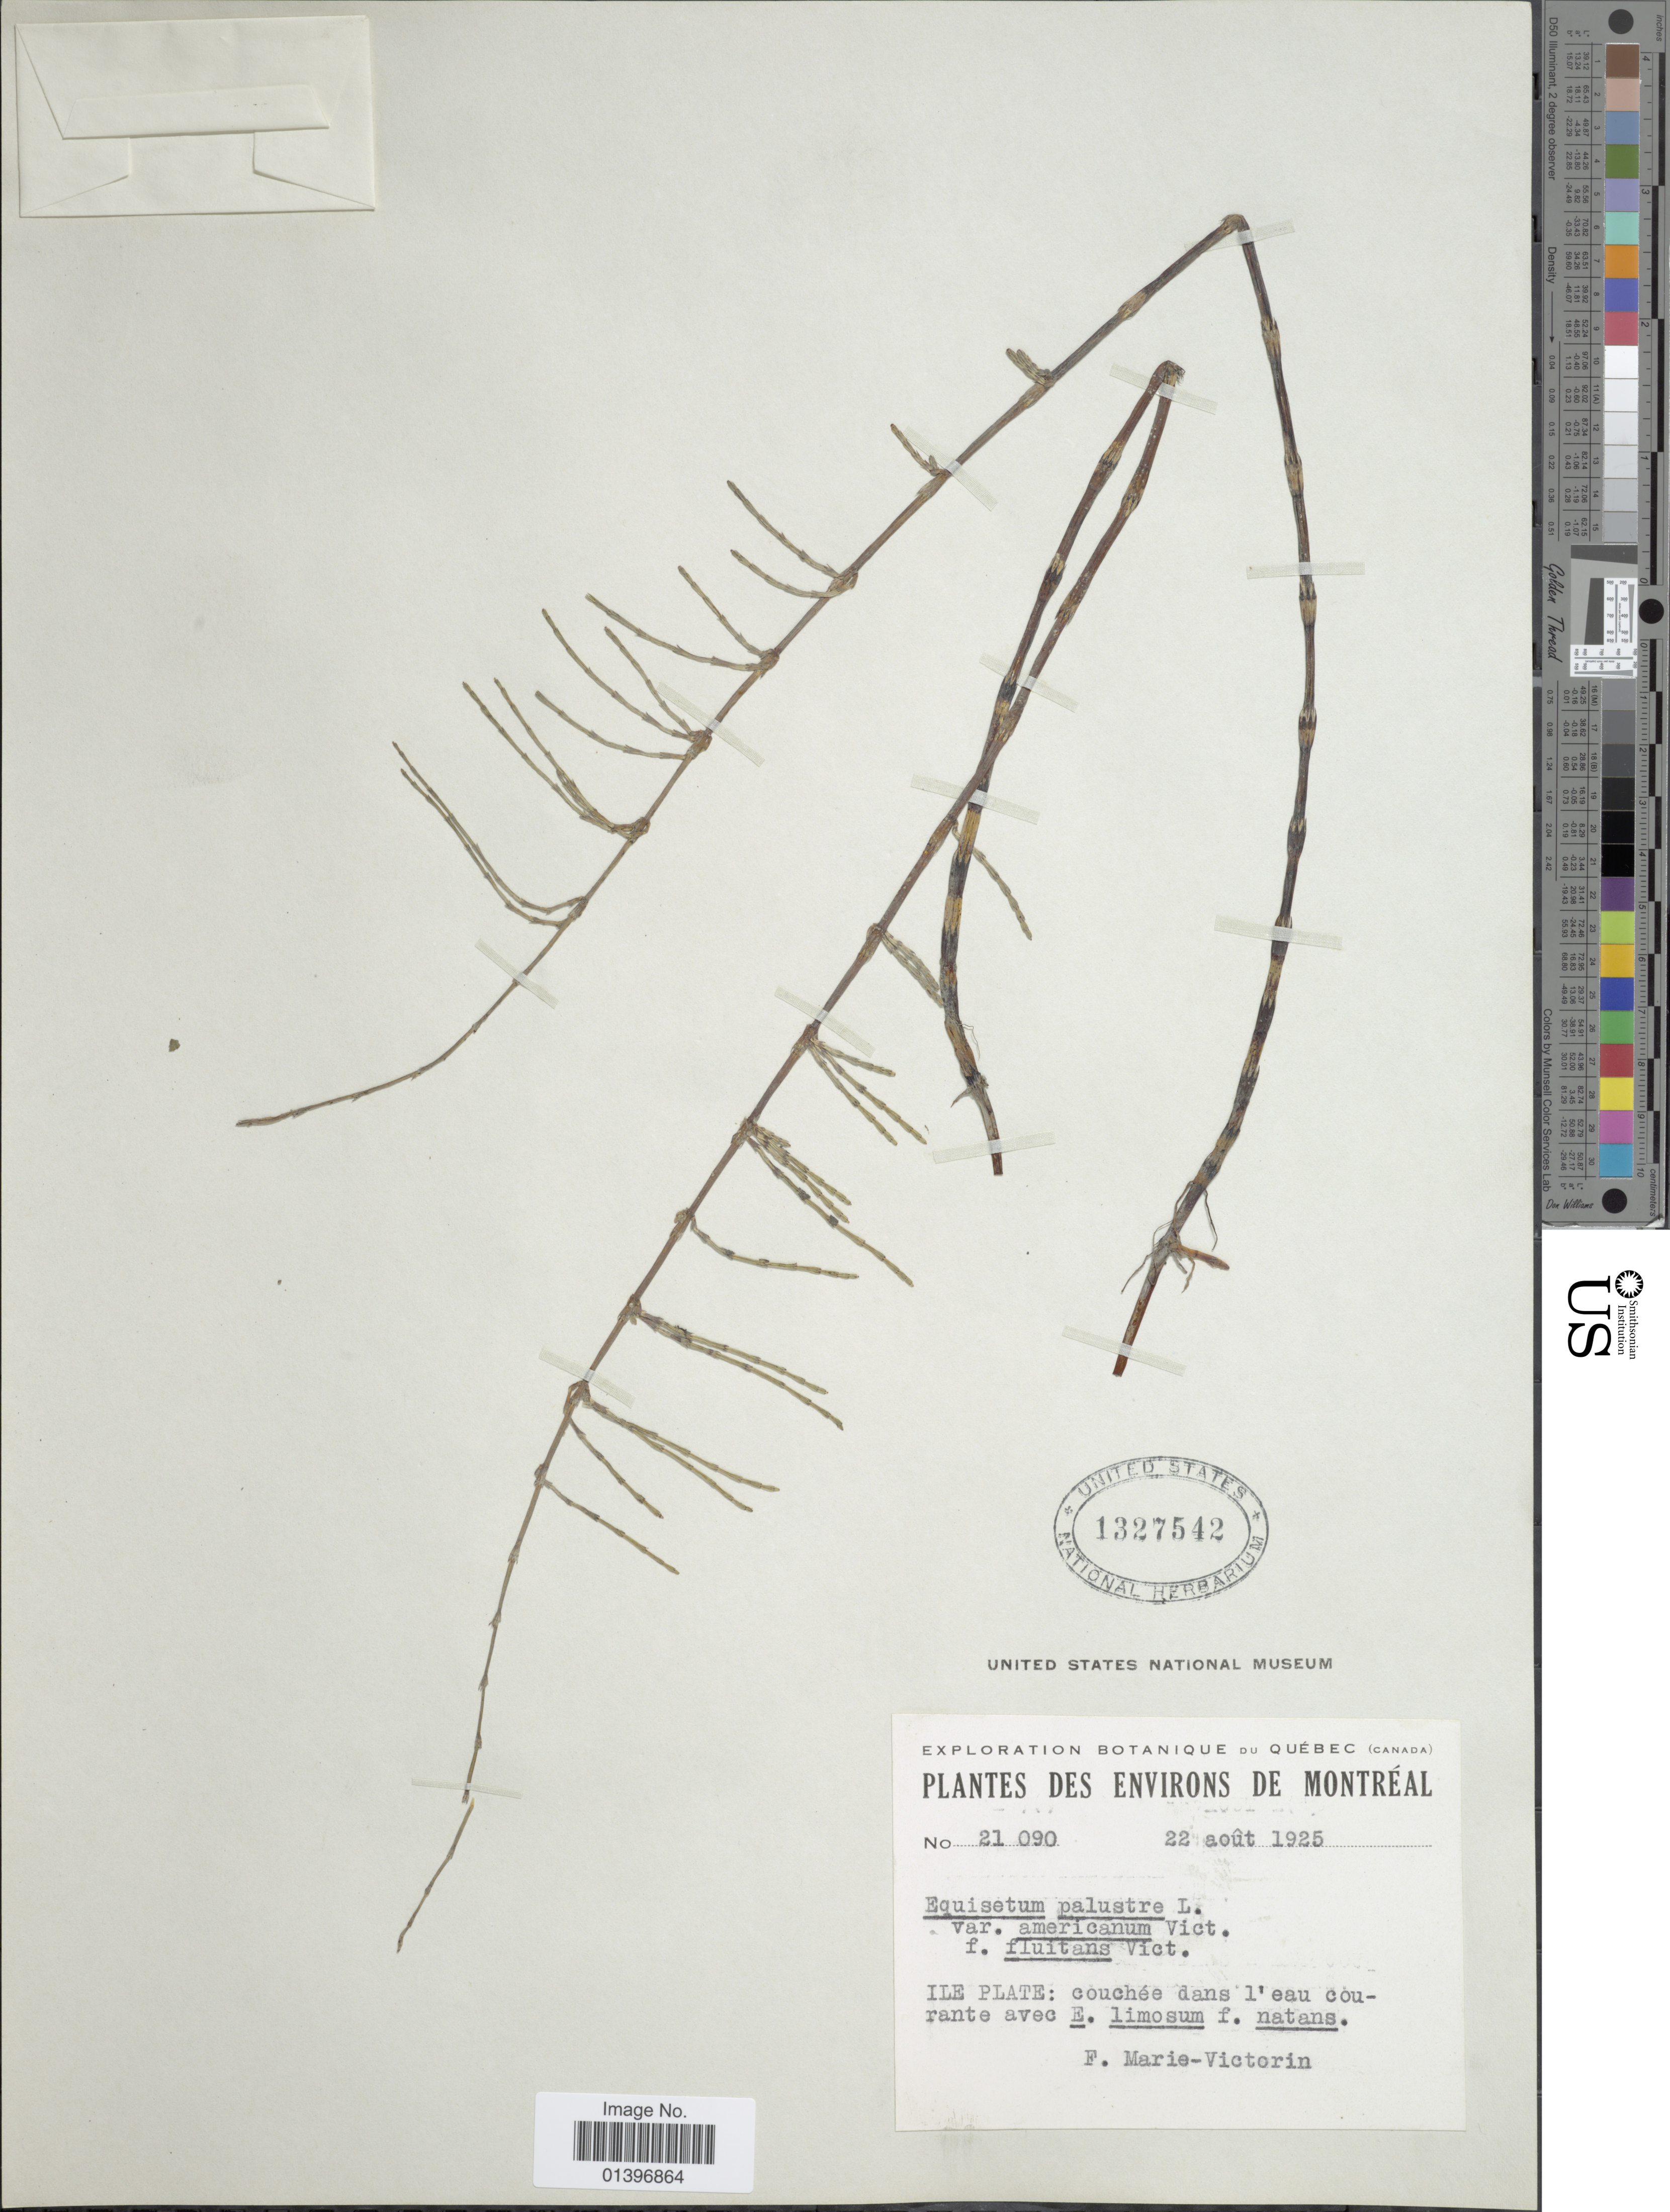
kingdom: Plantae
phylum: Tracheophyta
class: Polypodiopsida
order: Equisetales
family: Equisetaceae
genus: Equisetum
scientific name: Equisetum palustre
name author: L.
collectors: Fr. Marie-Victorin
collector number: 21090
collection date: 1925-08-22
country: Canada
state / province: Quebec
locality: Environs de Montréal, Ile Plate: couchée dans l'eau courante avec E. limosum f. natans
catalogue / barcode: US 1327542